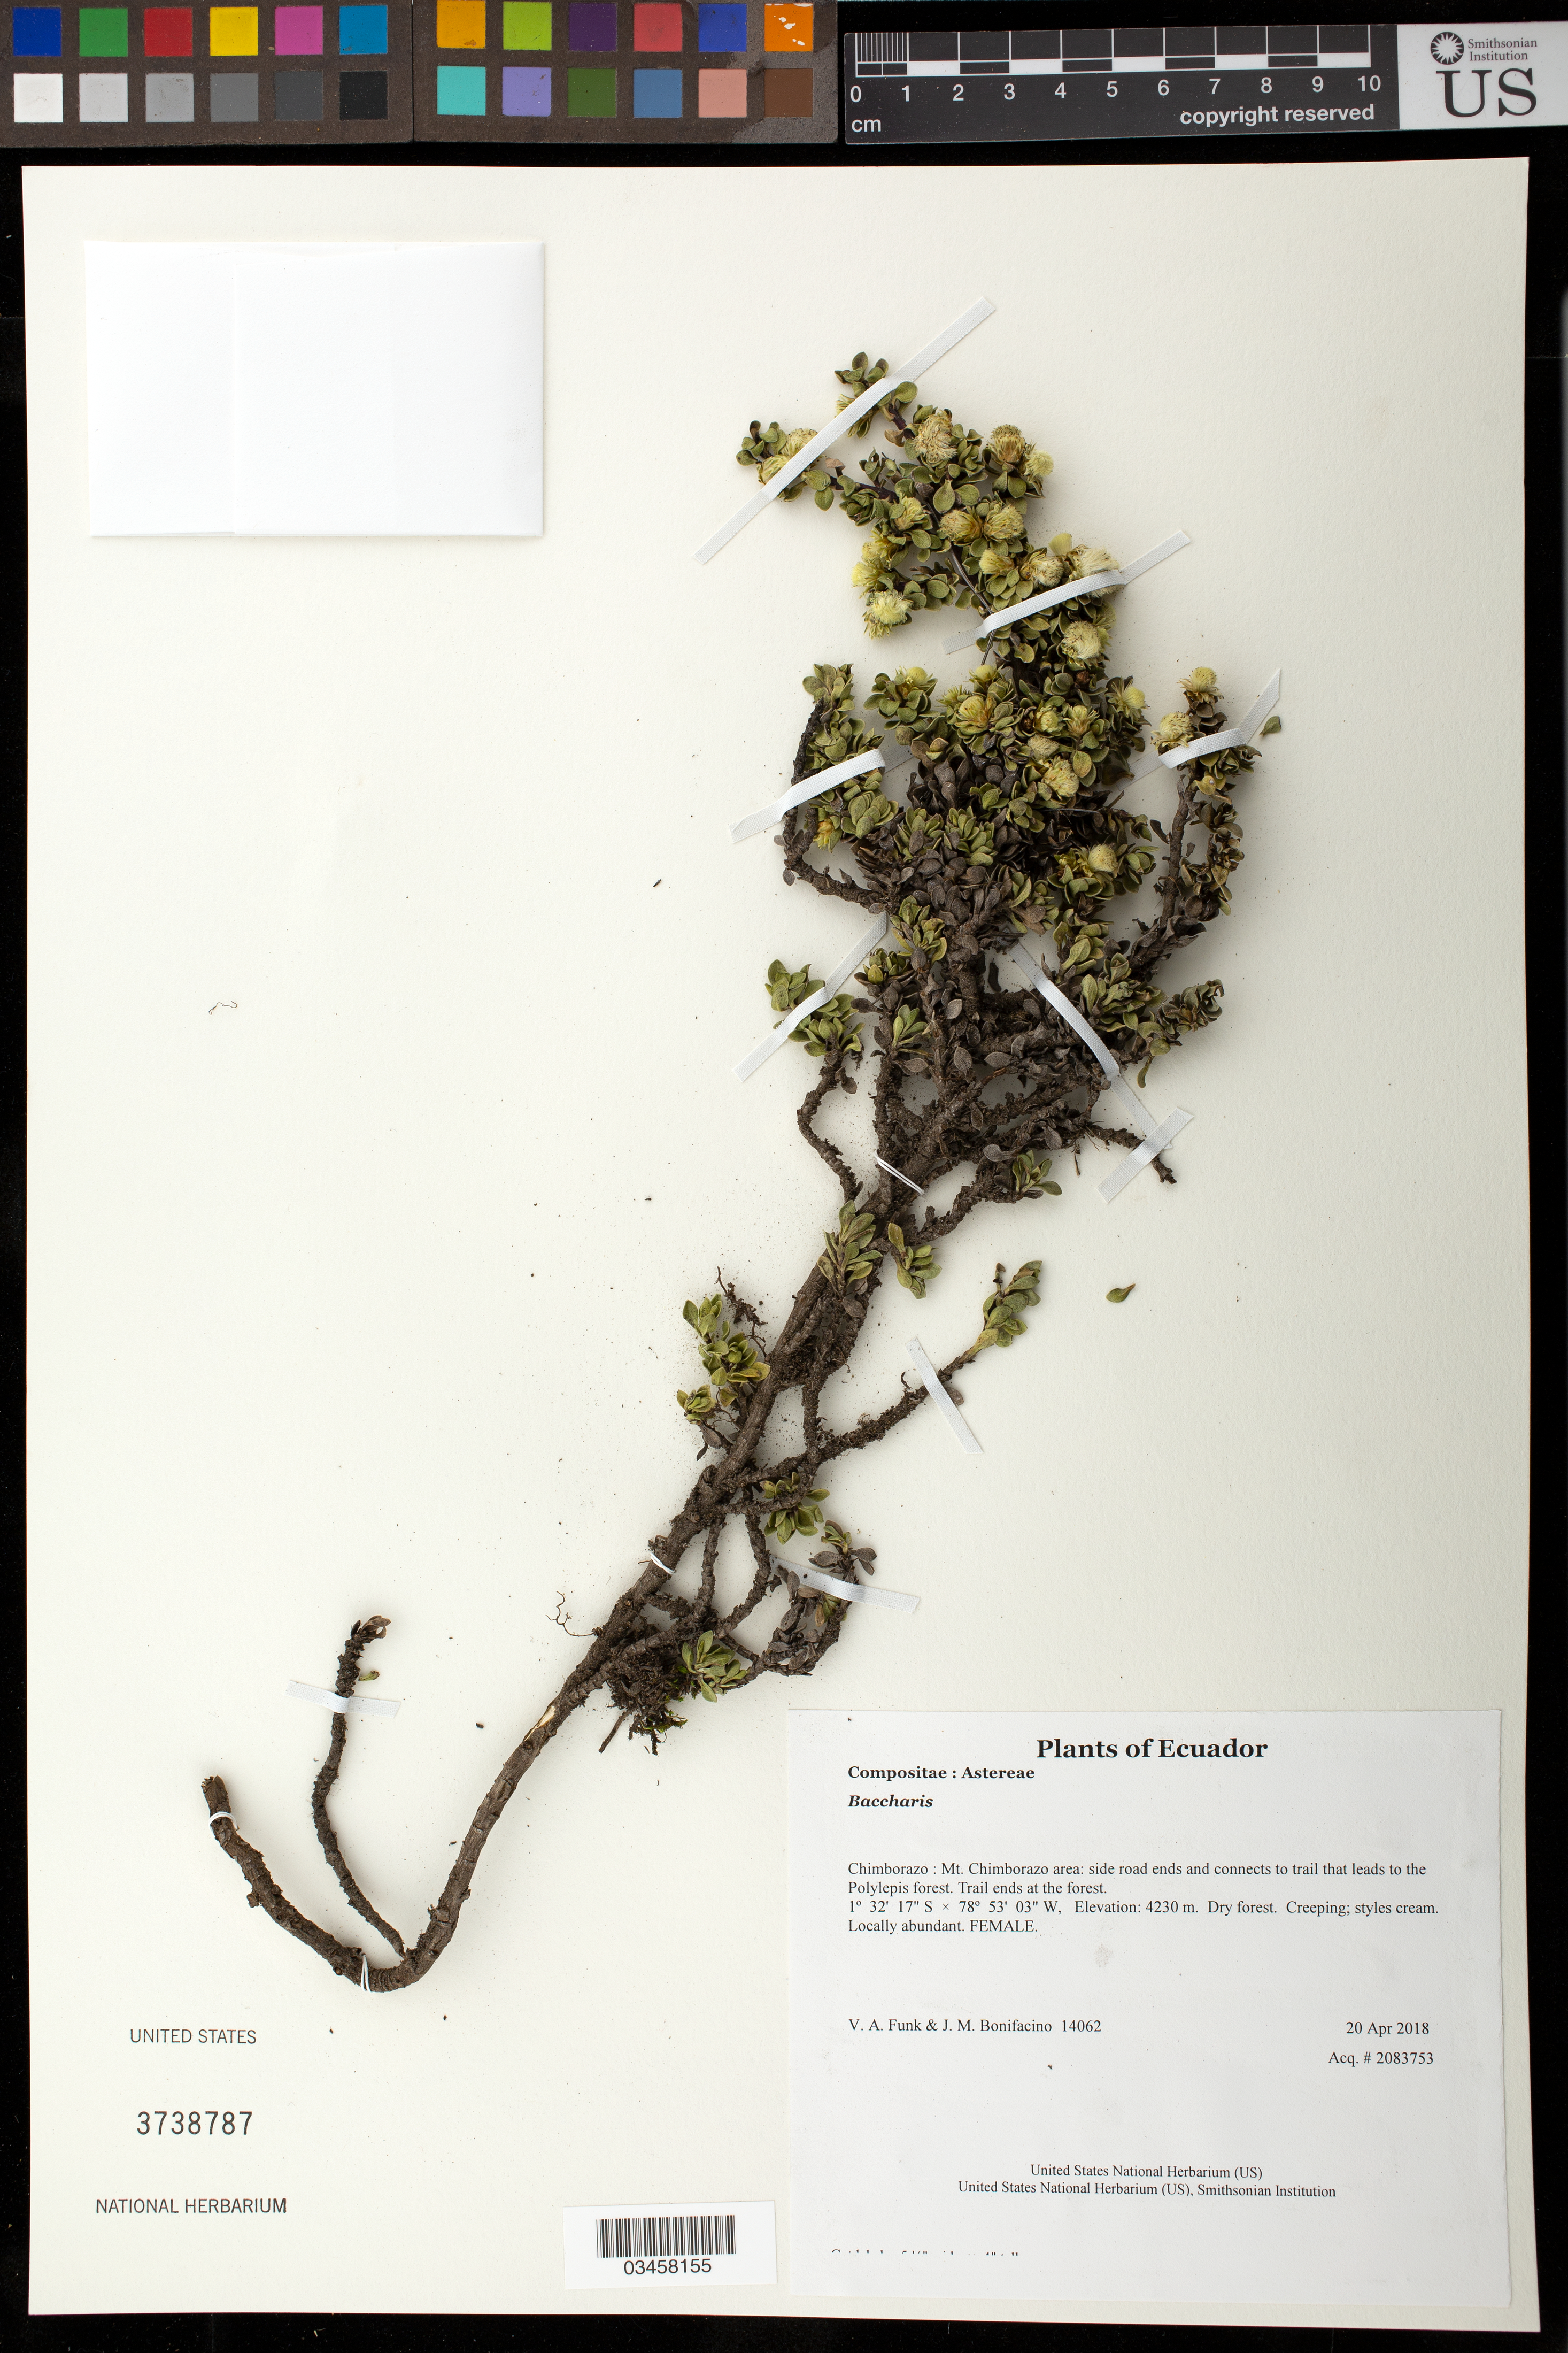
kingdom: Plantae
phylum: Tracheophyta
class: Magnoliopsida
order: Asterales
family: Asteraceae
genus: Baccharis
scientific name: Baccharis sp.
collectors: V. Funk & M. Bonifacino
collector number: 14062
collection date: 2018-04-20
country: Ecuador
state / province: Chimborazo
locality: Mt. Chimborazo area: side road ends and connects to trail that leads to the Polylepis forest. Trail ends at the forest.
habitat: Dry forest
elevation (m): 4230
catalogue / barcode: US 3738787